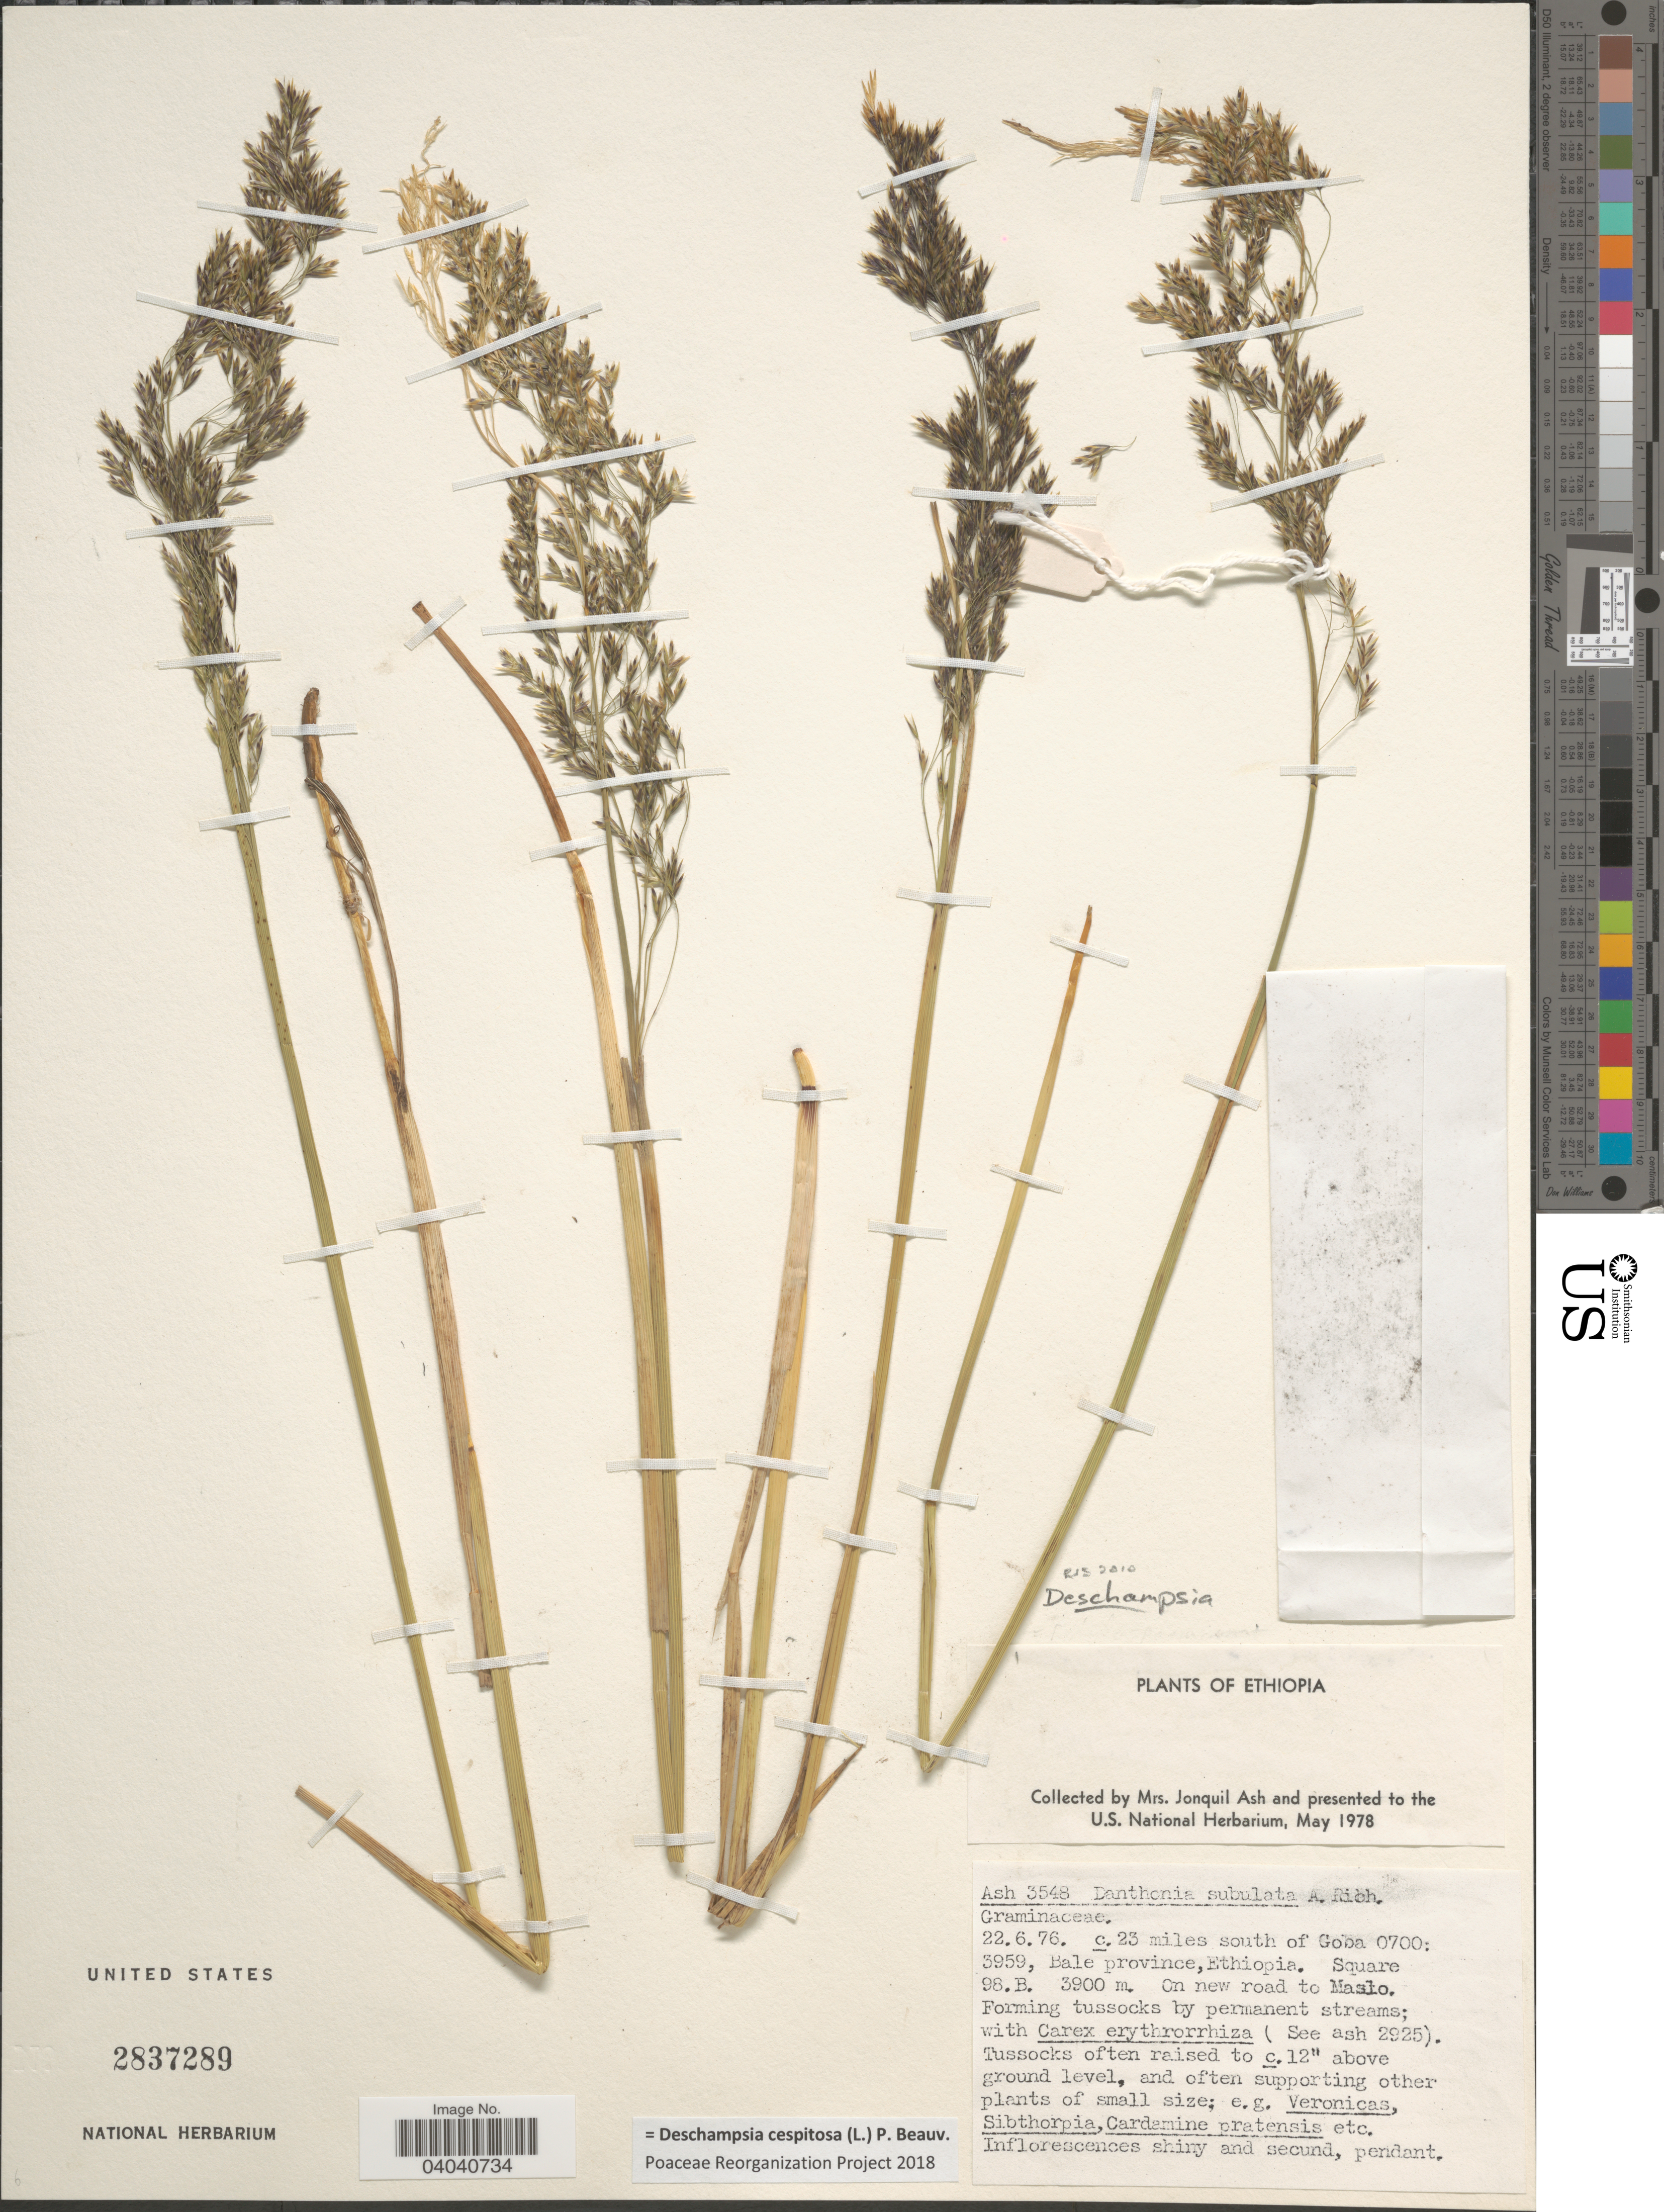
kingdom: Plantae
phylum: Tracheophyta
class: Liliopsida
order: Poales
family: Poaceae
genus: Deschampsia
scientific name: Deschampsia cespitosa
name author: (L.) P. Beauv.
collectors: J. Ash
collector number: Ash3548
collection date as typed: Transcribed d/m/y: 22/6/76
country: Ethiopia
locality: C. 23 miles south of Goba 0700: 3959, Bale province. Square 98.B. On new road to Maslo.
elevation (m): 3900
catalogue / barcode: US 2837289